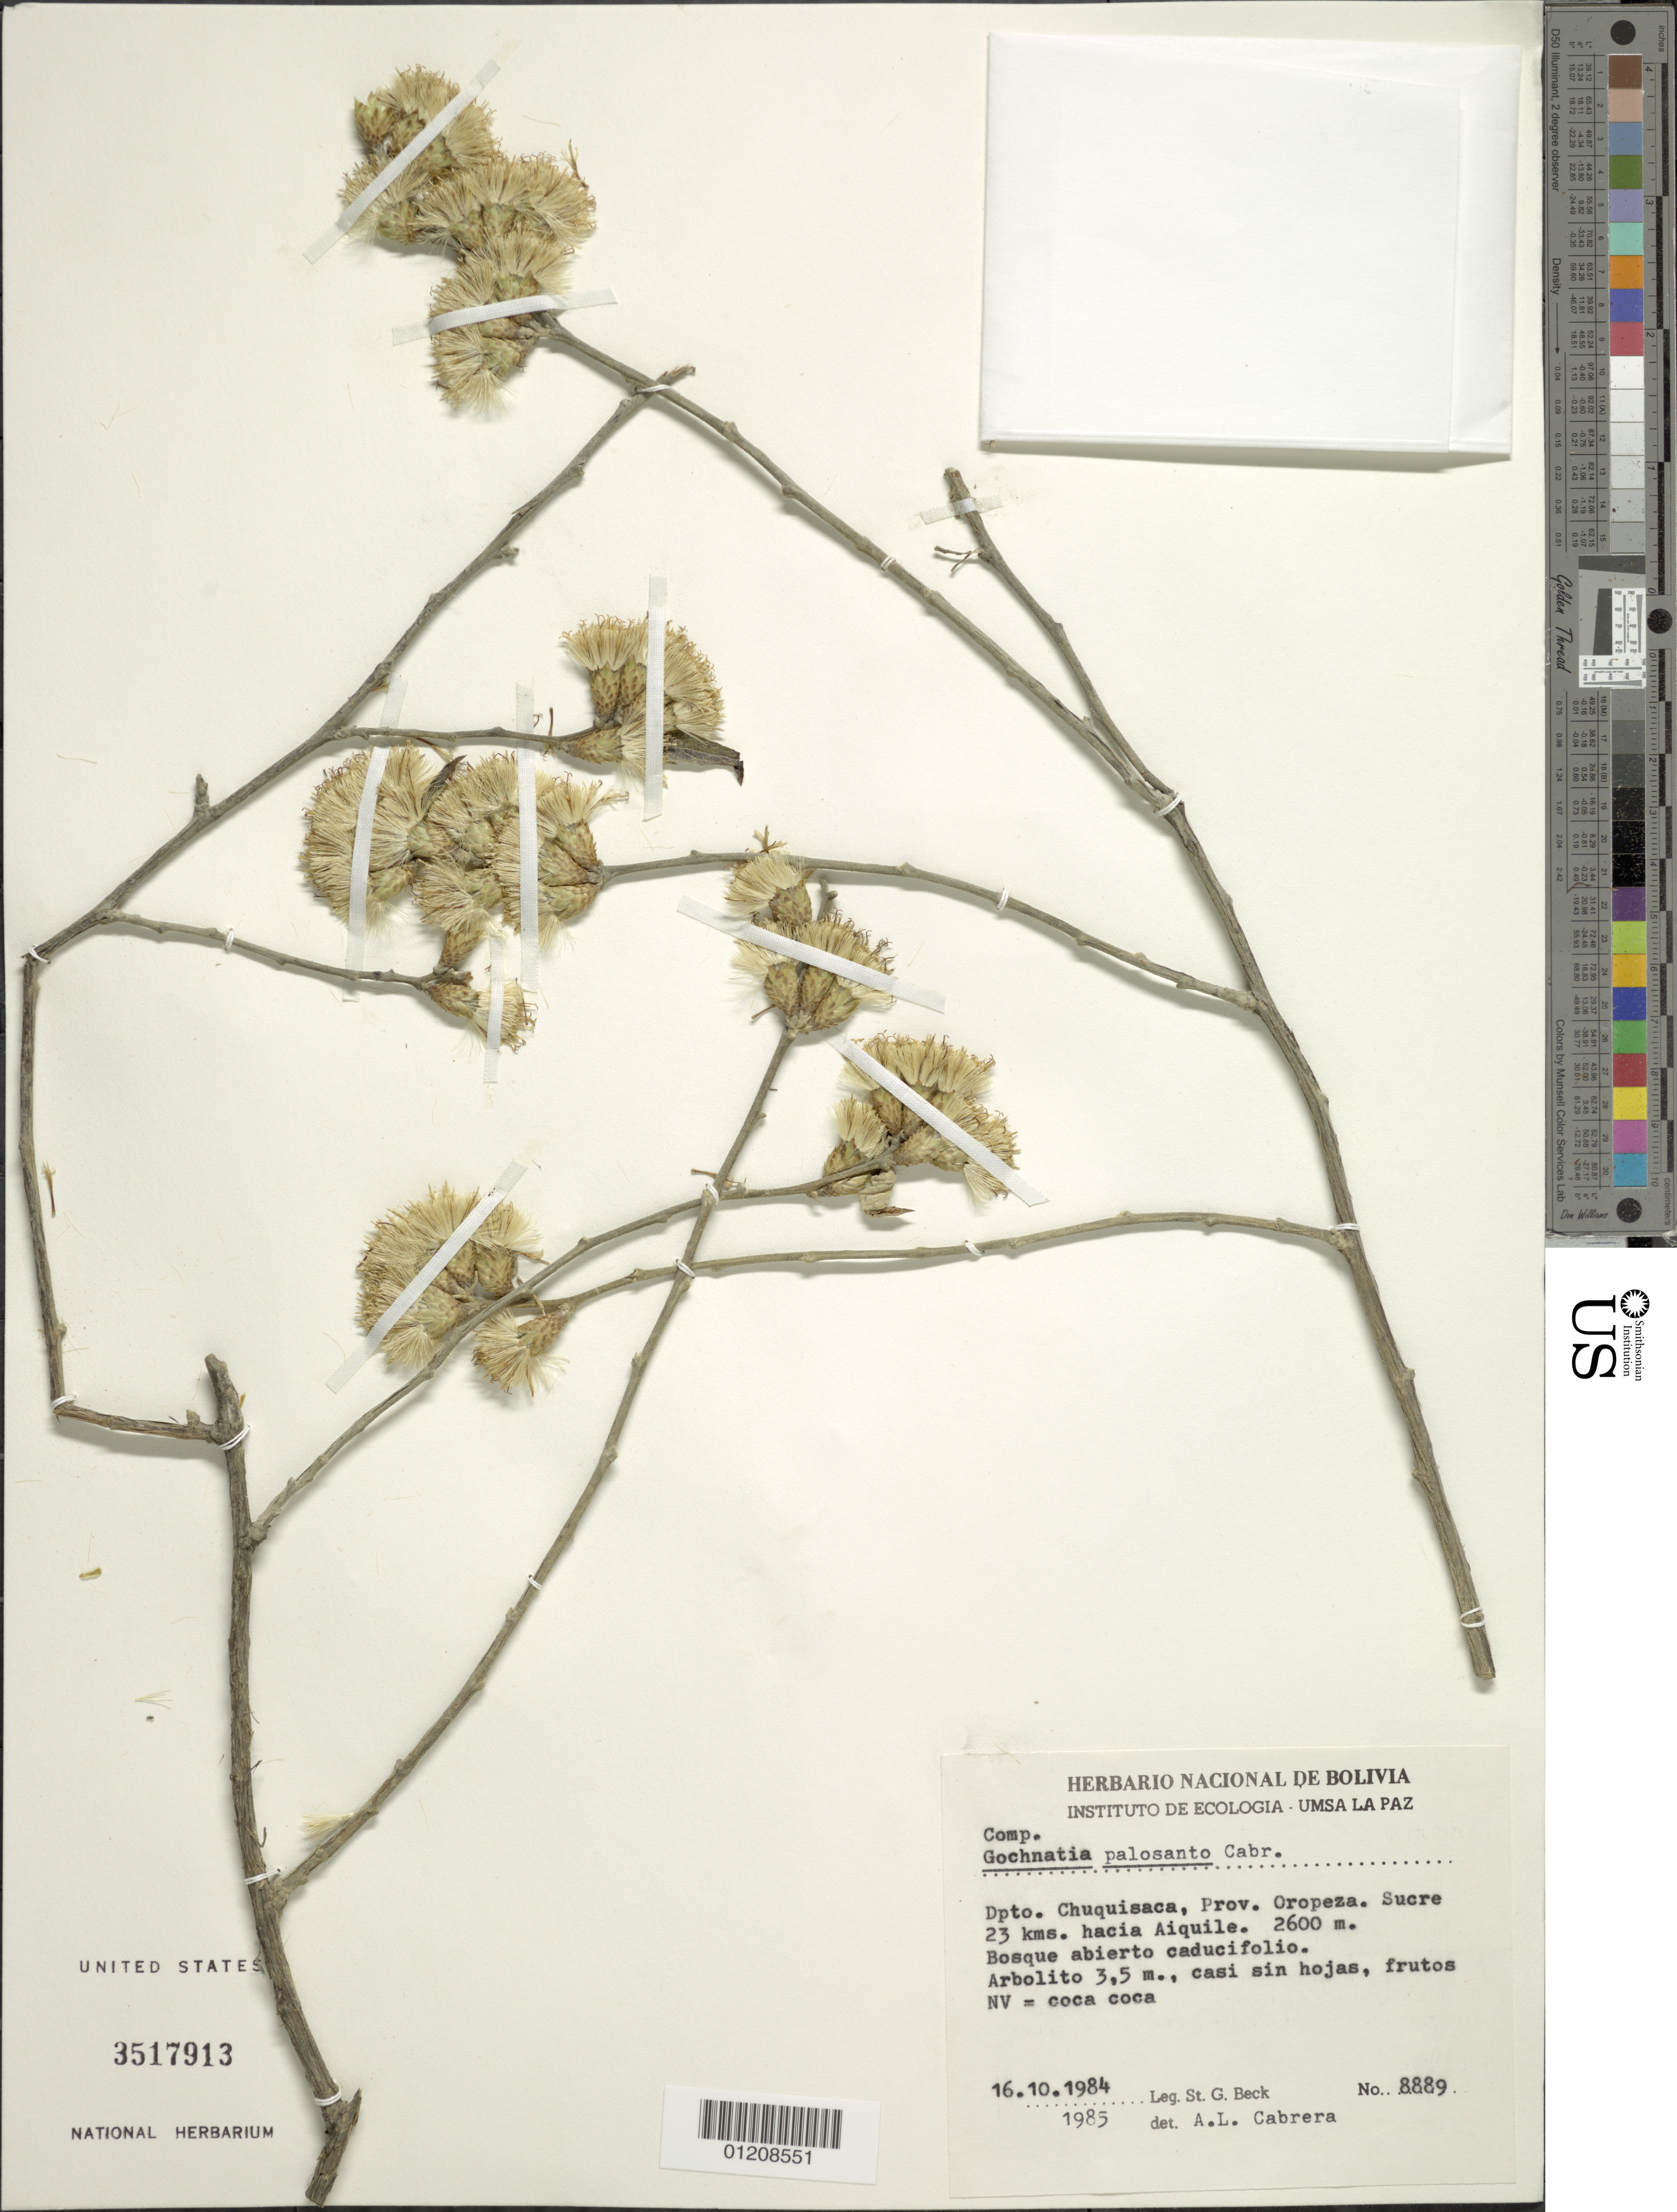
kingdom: Plantae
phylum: Tracheophyta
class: Magnoliopsida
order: Asterales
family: Asteraceae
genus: Gochnatia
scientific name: Gochnatia palosanto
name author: Cabrera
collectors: S. G. Beck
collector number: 8889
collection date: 1984-10-16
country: Bolivia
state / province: Chuquisaca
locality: Prov. Oropeza, Sucre 23 kms, hacia Aiquile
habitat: Bosque abierto caducifolio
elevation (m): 2600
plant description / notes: NV= coca coca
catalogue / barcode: US 3517913